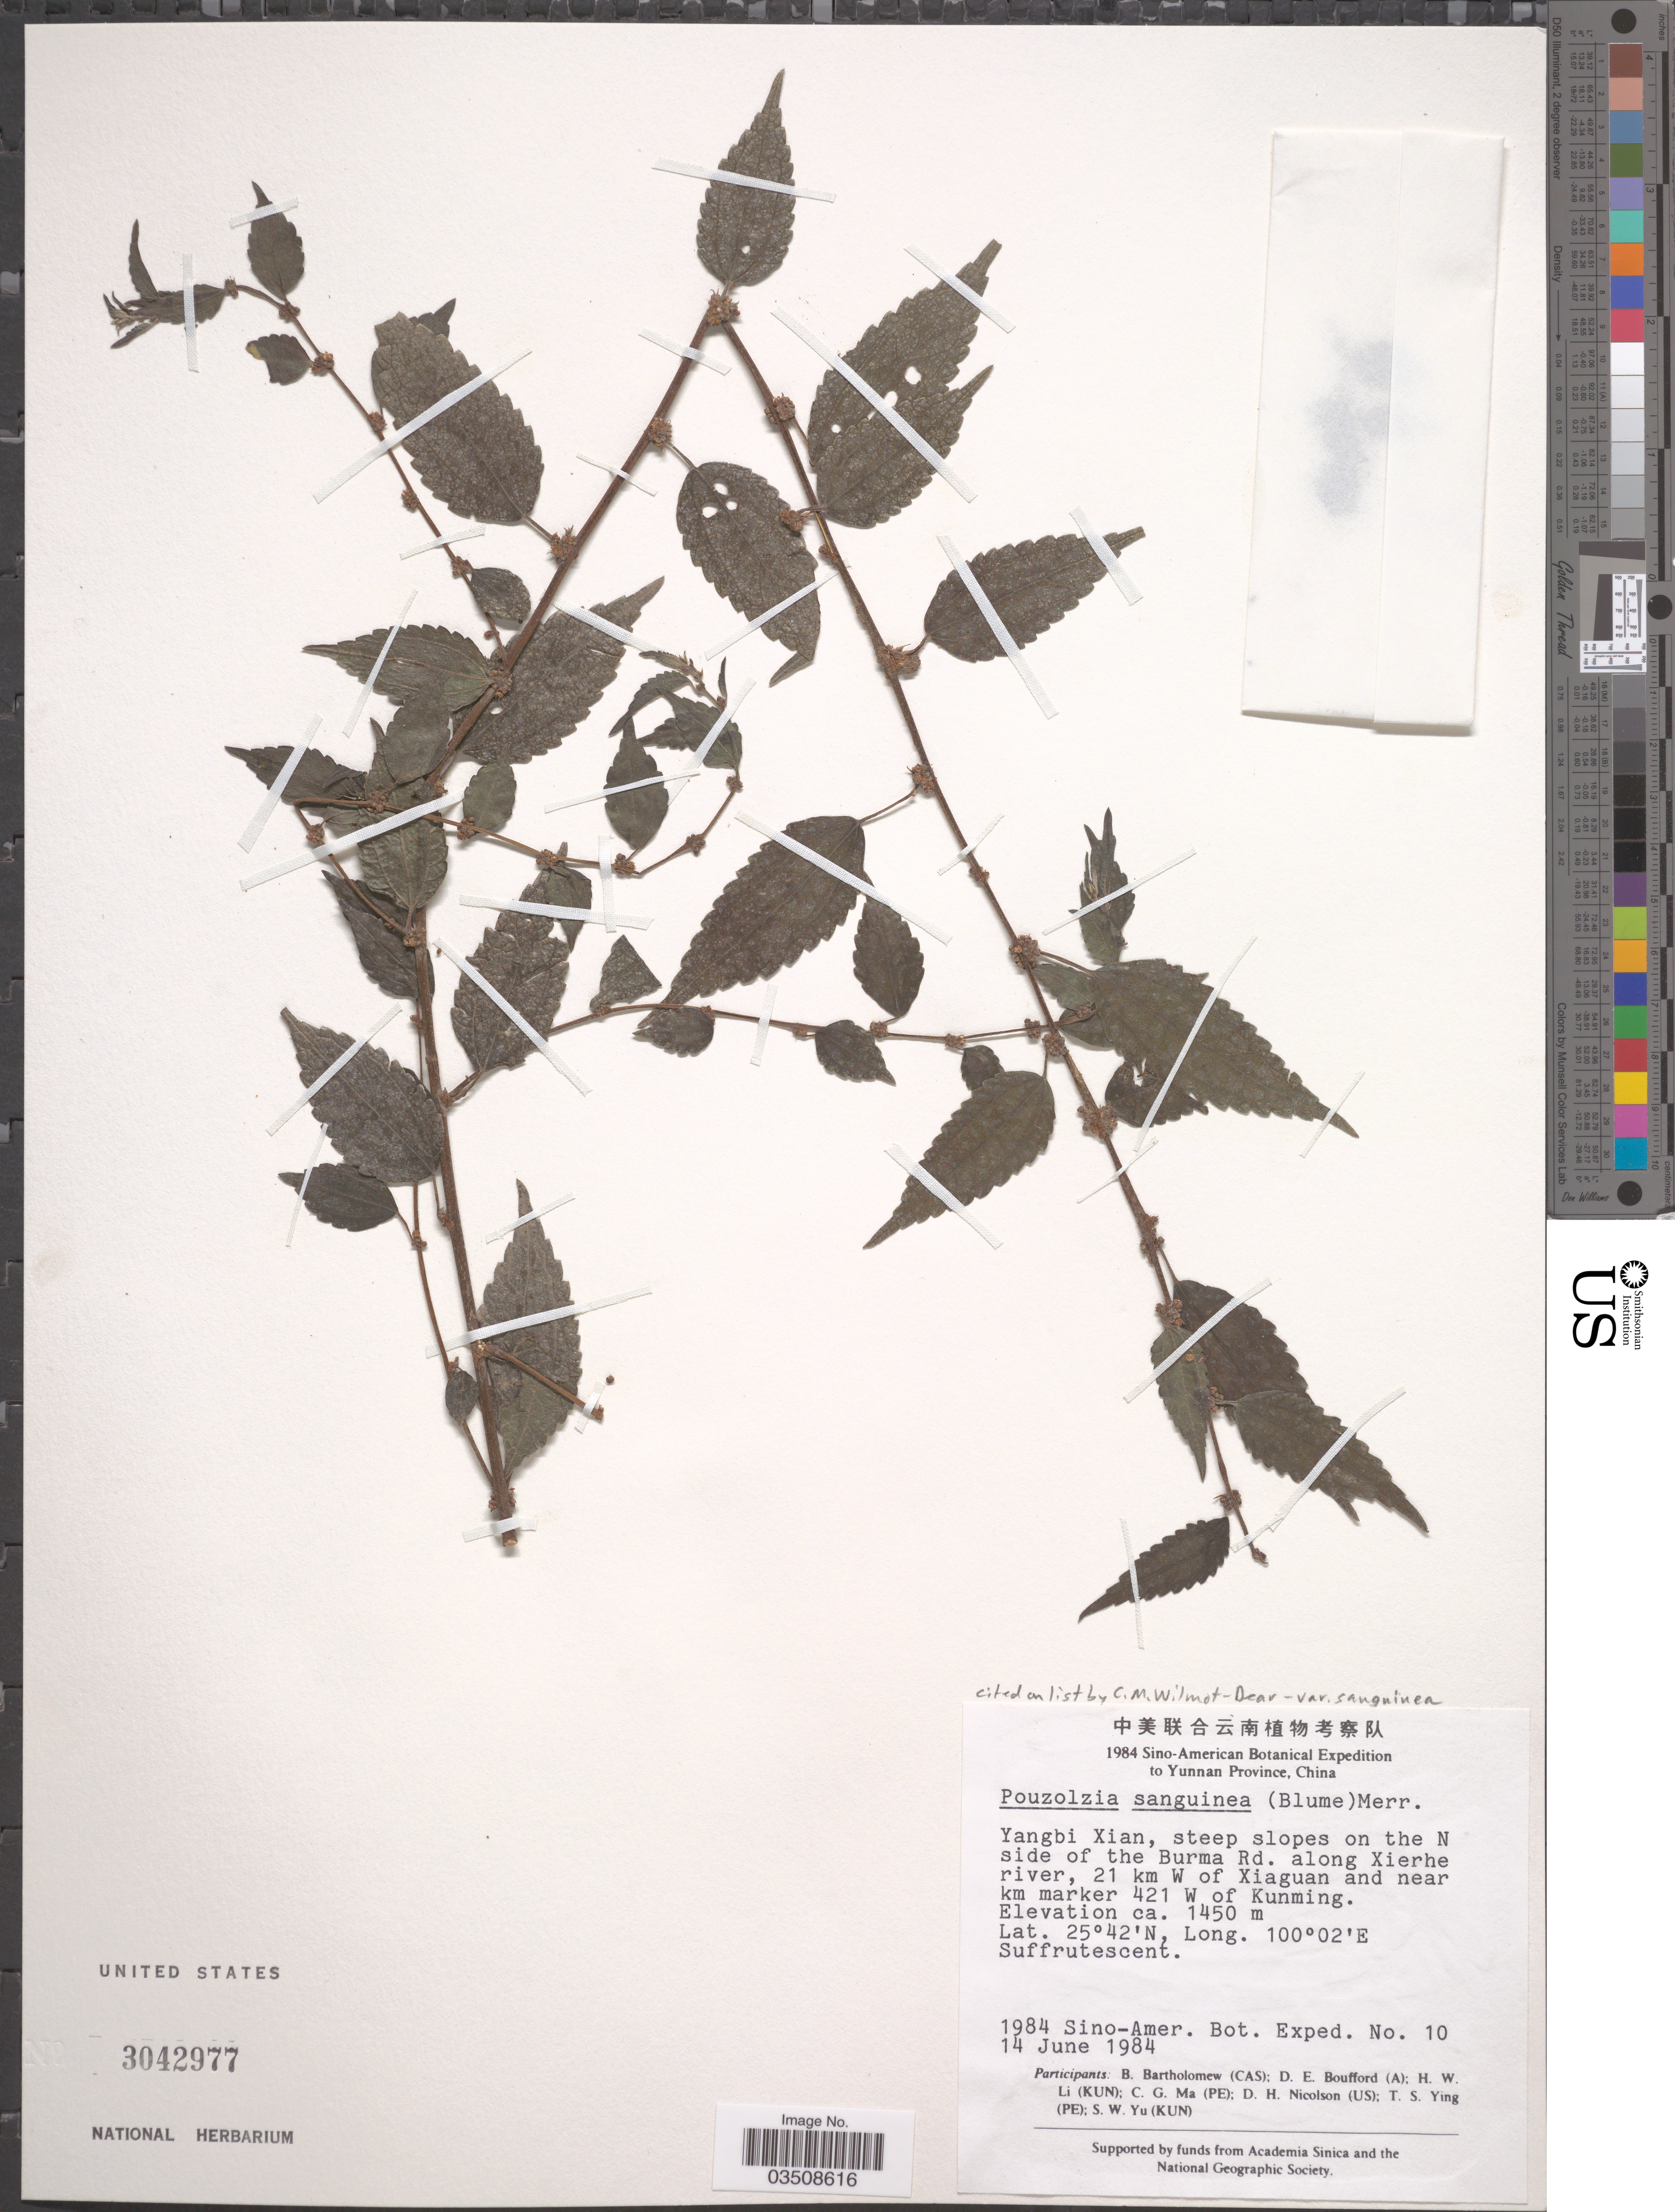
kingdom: Plantae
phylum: Tracheophyta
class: Magnoliopsida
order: Rosales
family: Urticaceae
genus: Pouzolzia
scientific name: Pouzolzia sanguinea var. sanguinea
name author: (Blume) Merr.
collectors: Sino-Amer. Bot. Exped. 1984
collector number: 10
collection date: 1984-06-14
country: China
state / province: Yunnan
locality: Yangbi Xian, steep slopes on the N side of the Burma Rd. along Xierhe river, 21 km W of Xiaguan and near km marker 421 W of Kunming.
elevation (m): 1450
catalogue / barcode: US 3042977